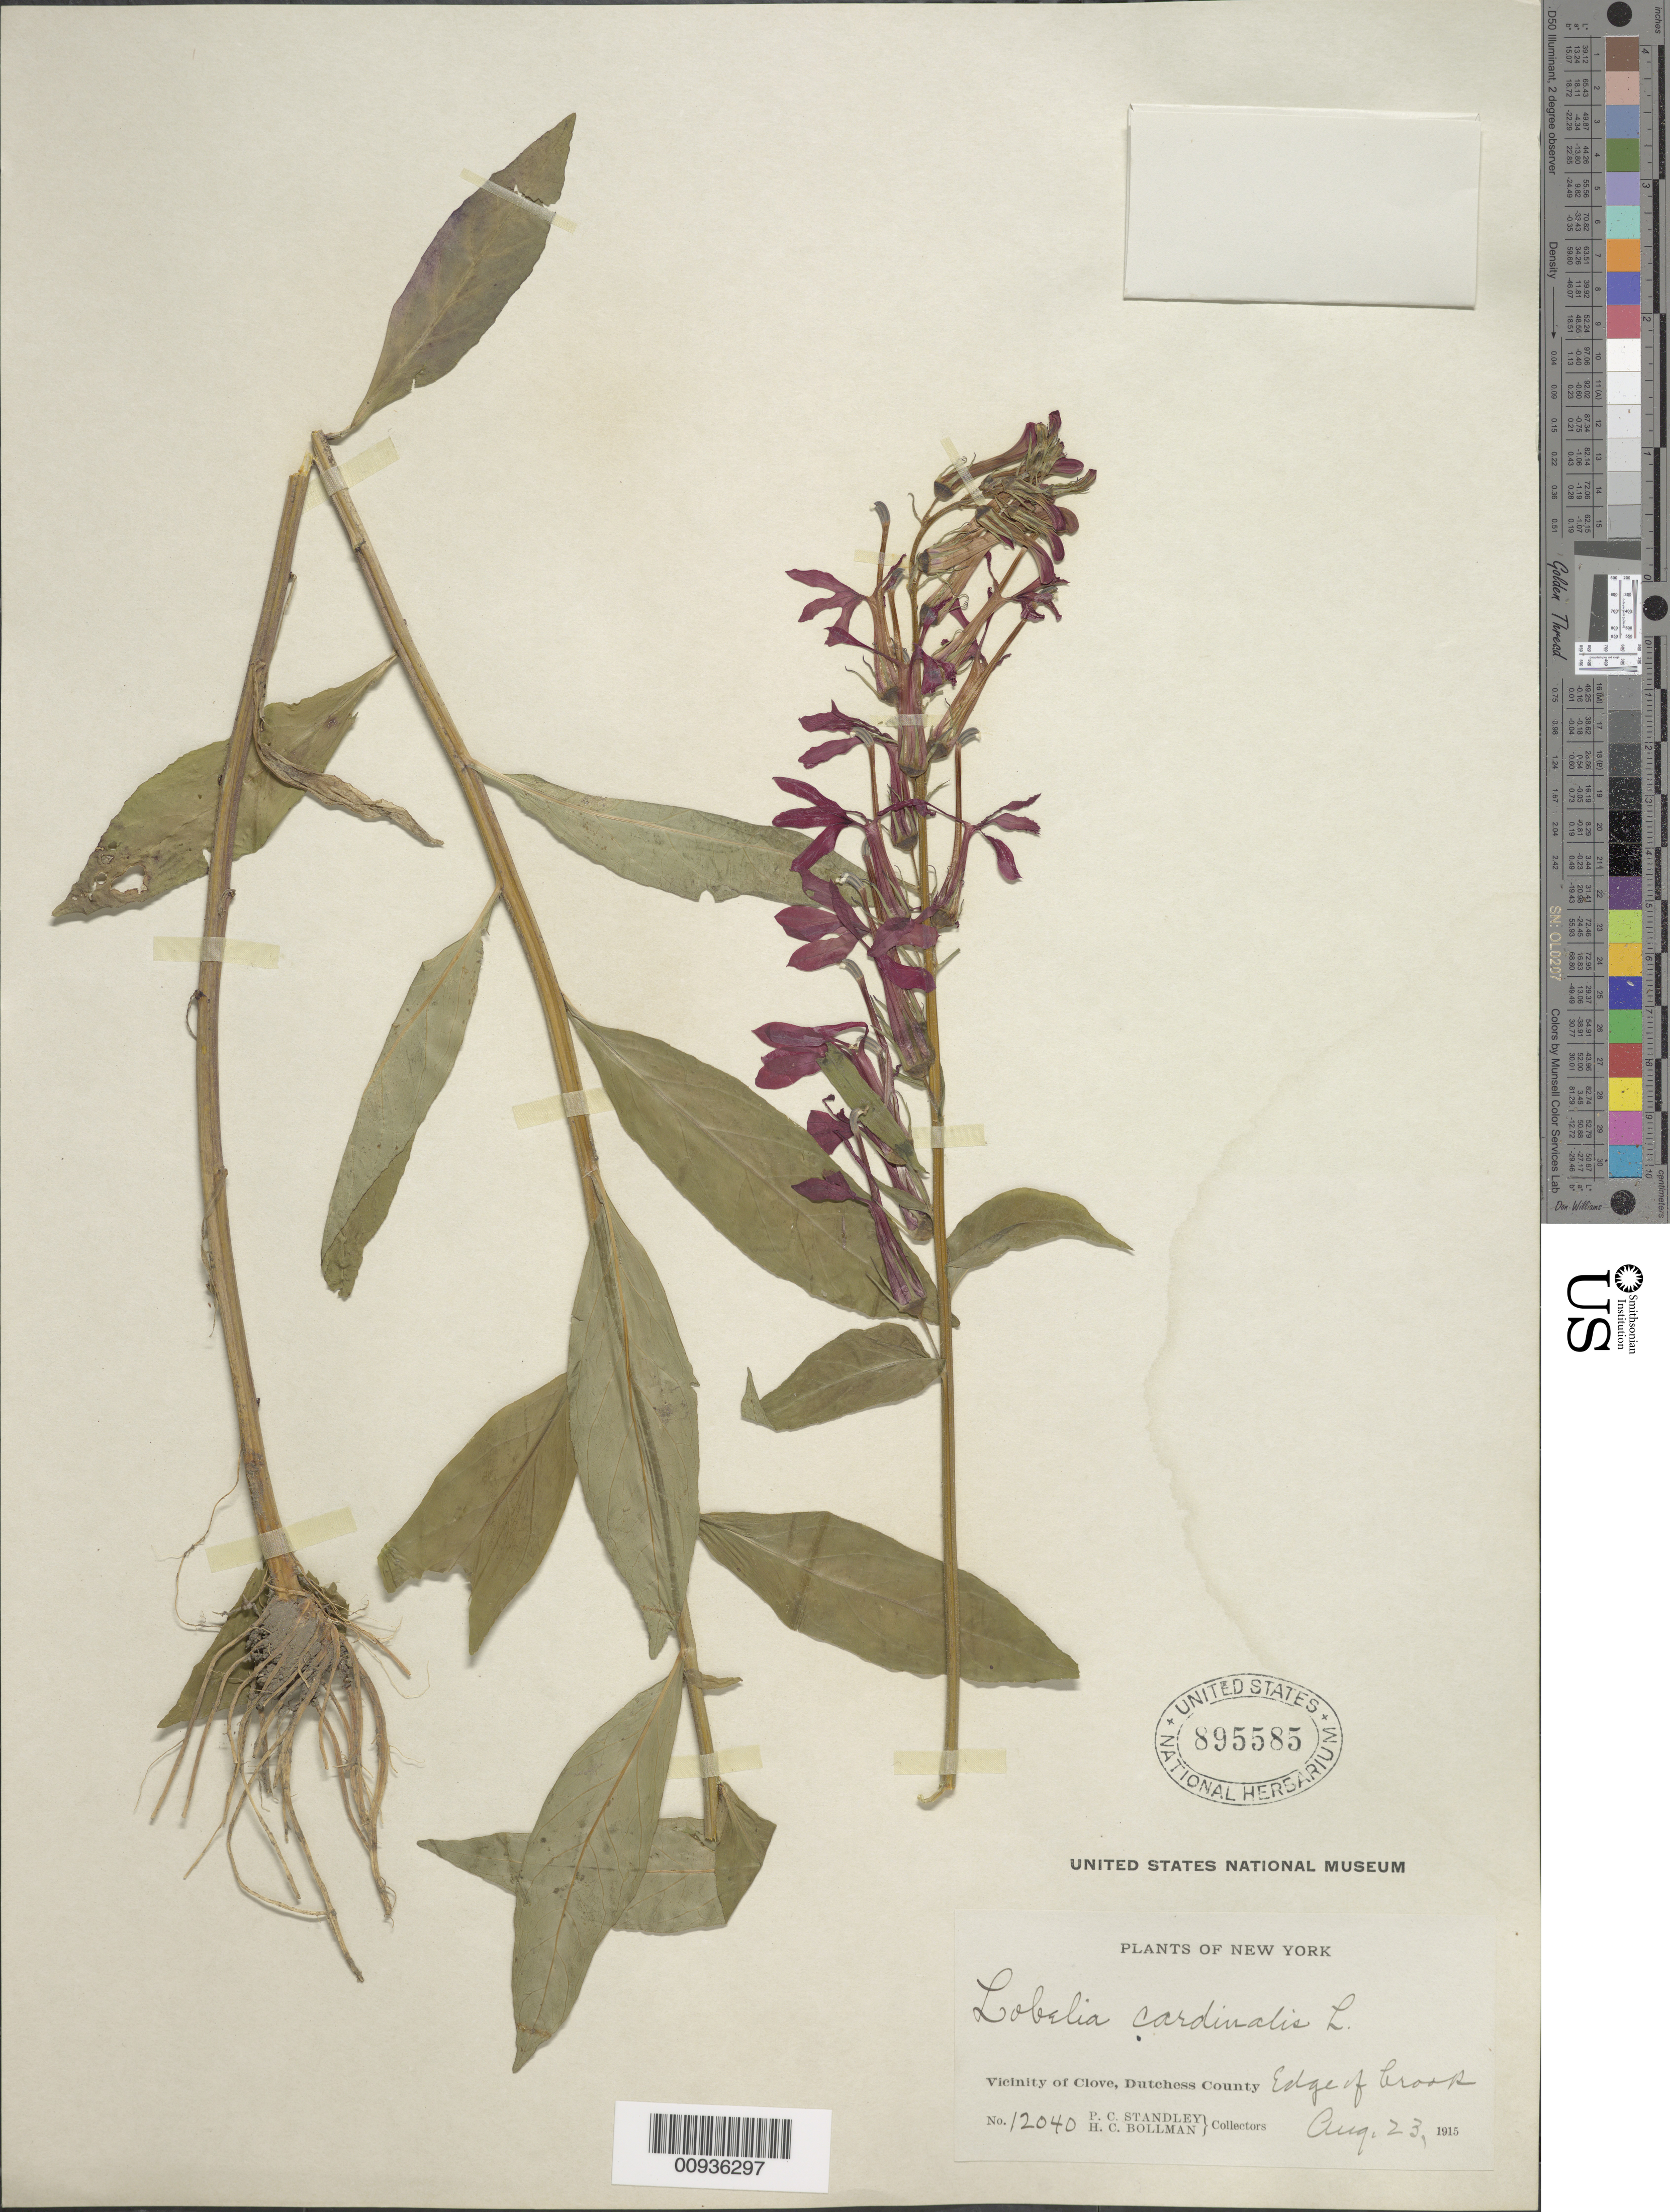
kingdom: Plantae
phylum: Tracheophyta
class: Magnoliopsida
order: Asterales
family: Campanulaceae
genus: Lobelia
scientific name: Lobelia cardinalis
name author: L.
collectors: P. C. Standley & H. C. Bollman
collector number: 12040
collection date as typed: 23 Aug 1915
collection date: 1915-08-23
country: United States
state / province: New York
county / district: Dutchess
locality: Clove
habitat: edge of brook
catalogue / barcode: US 895585